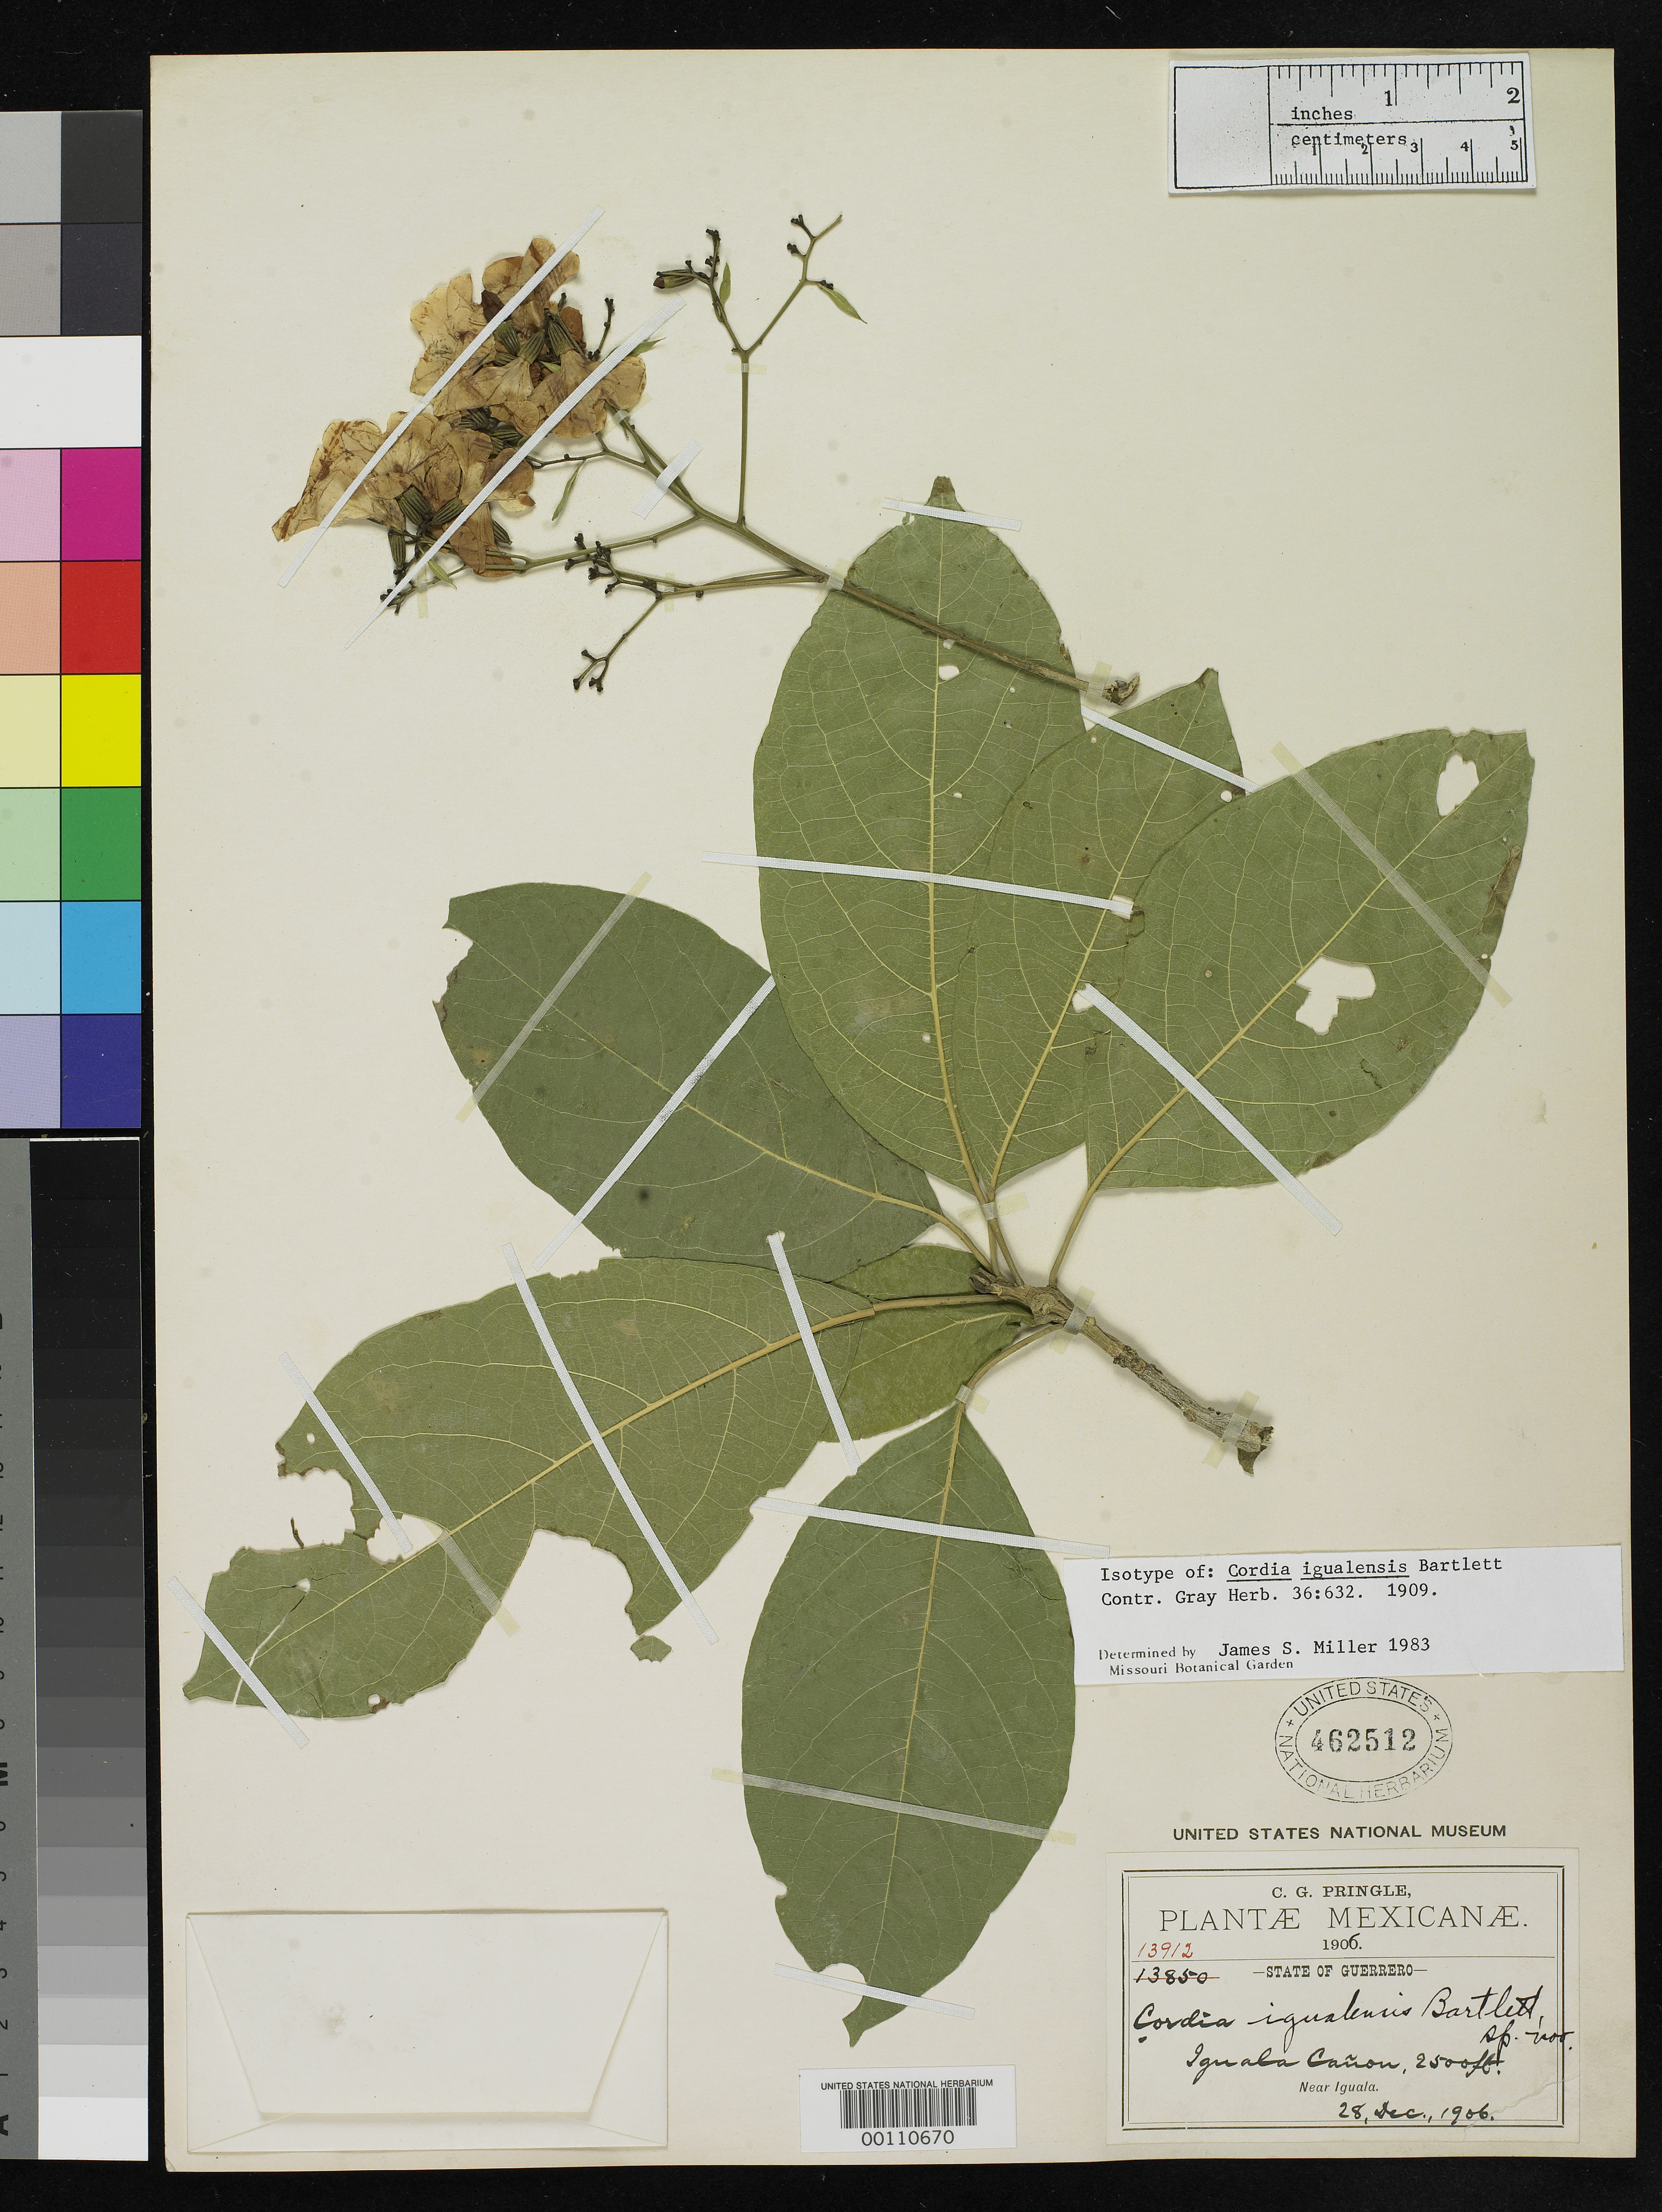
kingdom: Plantae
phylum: Tracheophyta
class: Magnoliopsida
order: Boraginales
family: Cordiaceae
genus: Cordia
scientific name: Cordia igualensis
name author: Bartlett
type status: Isotype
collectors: C. G. Pringle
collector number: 13912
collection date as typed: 28 Dec 1906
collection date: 1906-12-28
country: Mexico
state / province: Guerrero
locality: Iguala Canon.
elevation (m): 760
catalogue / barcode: US 462512